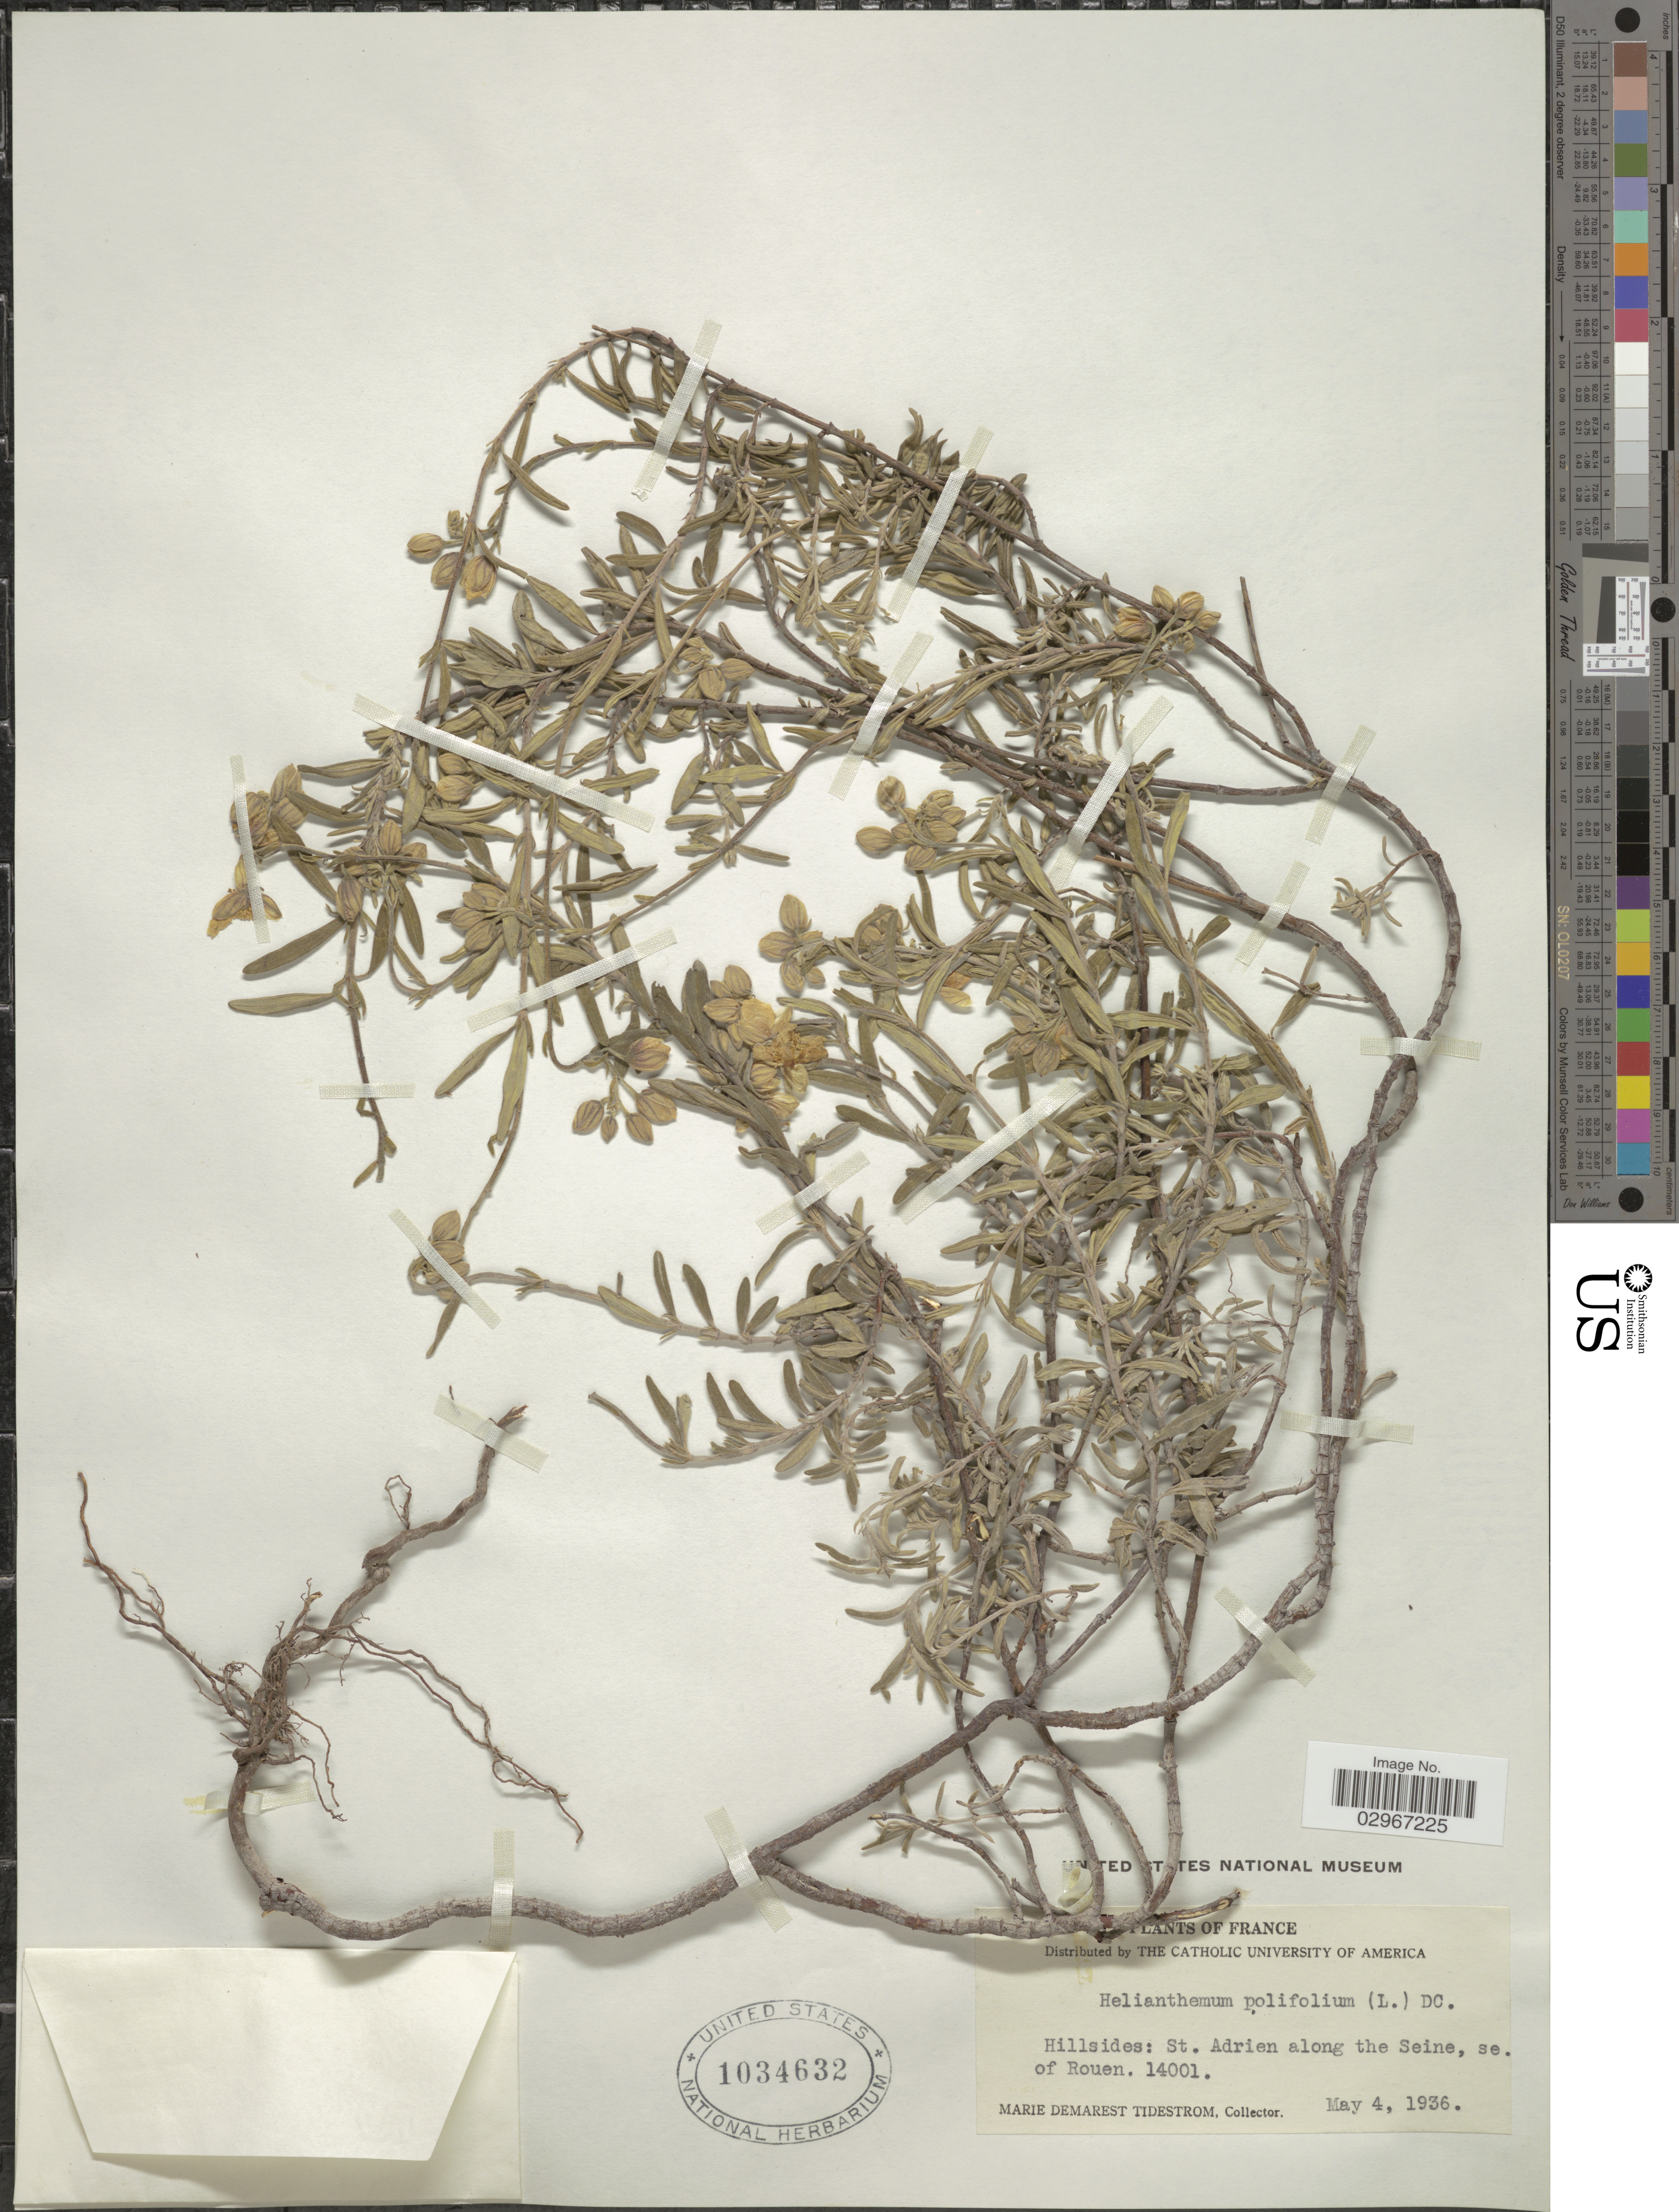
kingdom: Plantae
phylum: Tracheophyta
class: Magnoliopsida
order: Malvales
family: Cistaceae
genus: Helianthemum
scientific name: Helianthemum polifolium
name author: Mill.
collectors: M. Tidestrom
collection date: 1936-05-04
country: France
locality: Hillsides: St. Adrien along the Seine, se. of Rouen, 14001.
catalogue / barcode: US 1034632